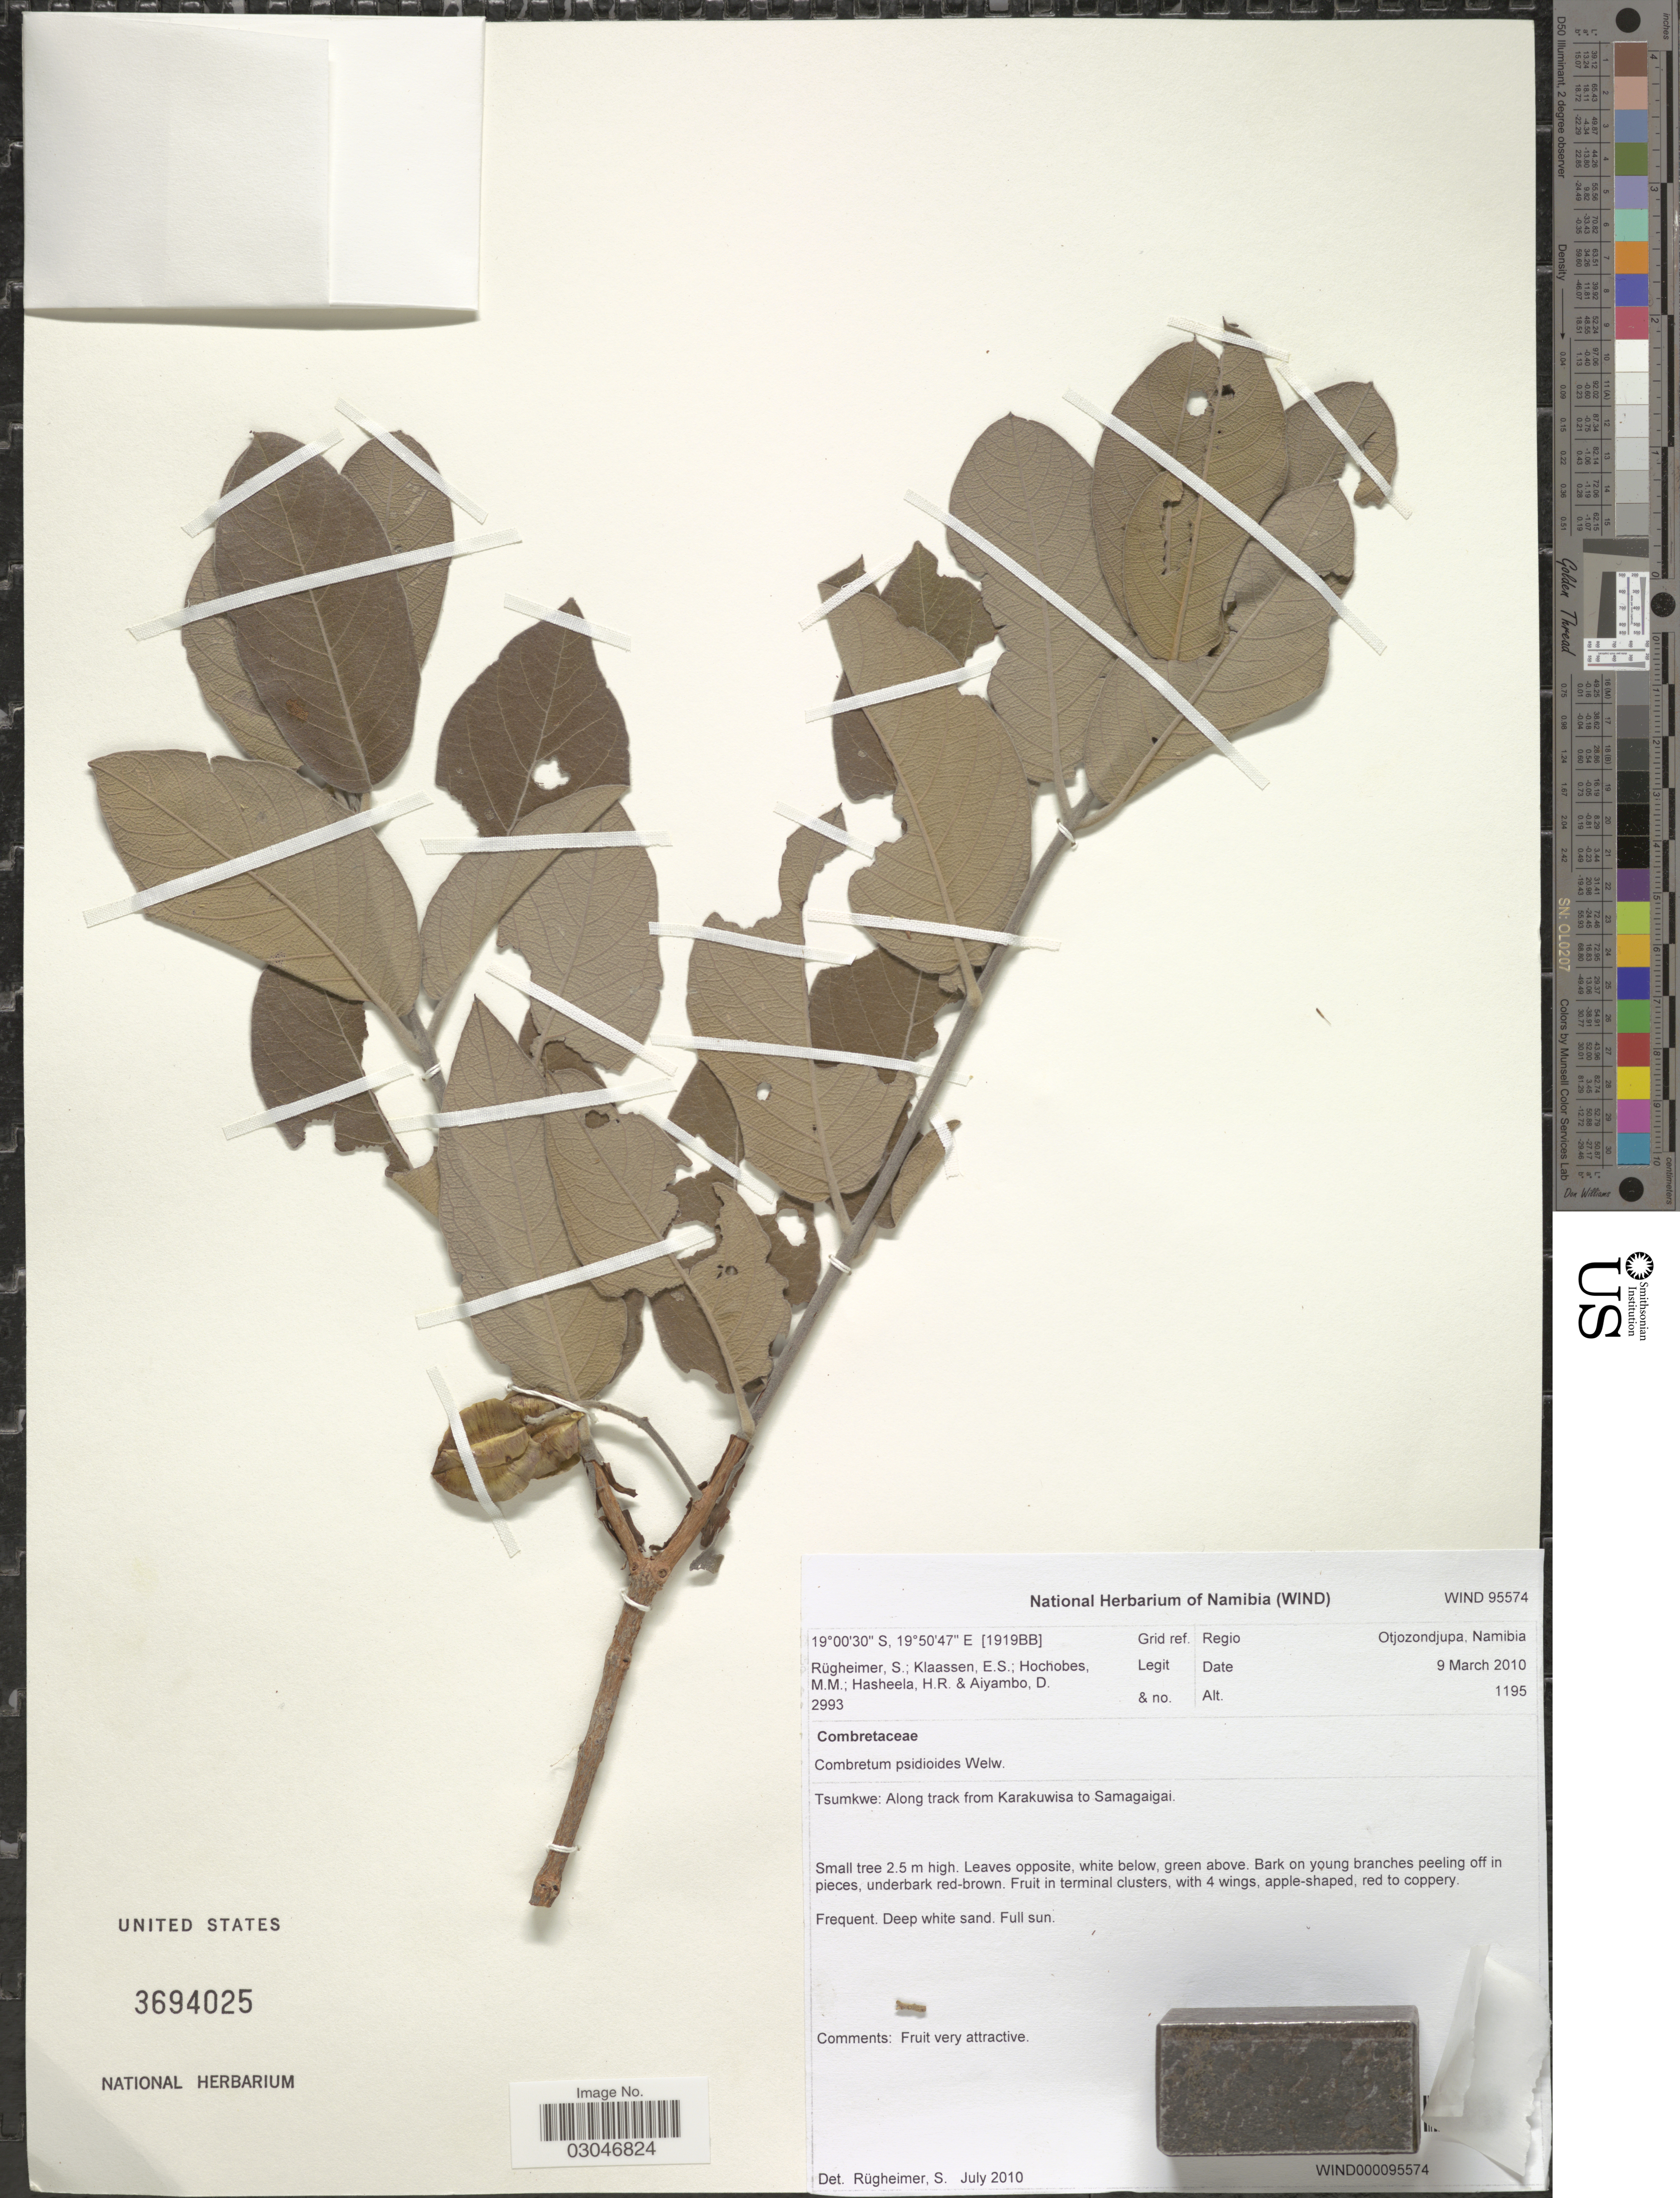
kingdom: Plantae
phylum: Tracheophyta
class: Magnoliopsida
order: Myrtales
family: Combretaceae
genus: Combretum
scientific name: Combretum psidioides subsp. psidioides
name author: Welw.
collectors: S. Rugheimer, E. S. Klaassen, M. Hochobes, H. Hasheela & D. Aiyambo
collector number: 2993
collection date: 2010-03-09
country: Namibia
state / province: Otjozondjupa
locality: [1919BB] Grid ref. Regio Otjozondjupa, Namibia. Tsumkwe: Along track from Karakuwisa to Samagaigai.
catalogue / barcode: US 3694025